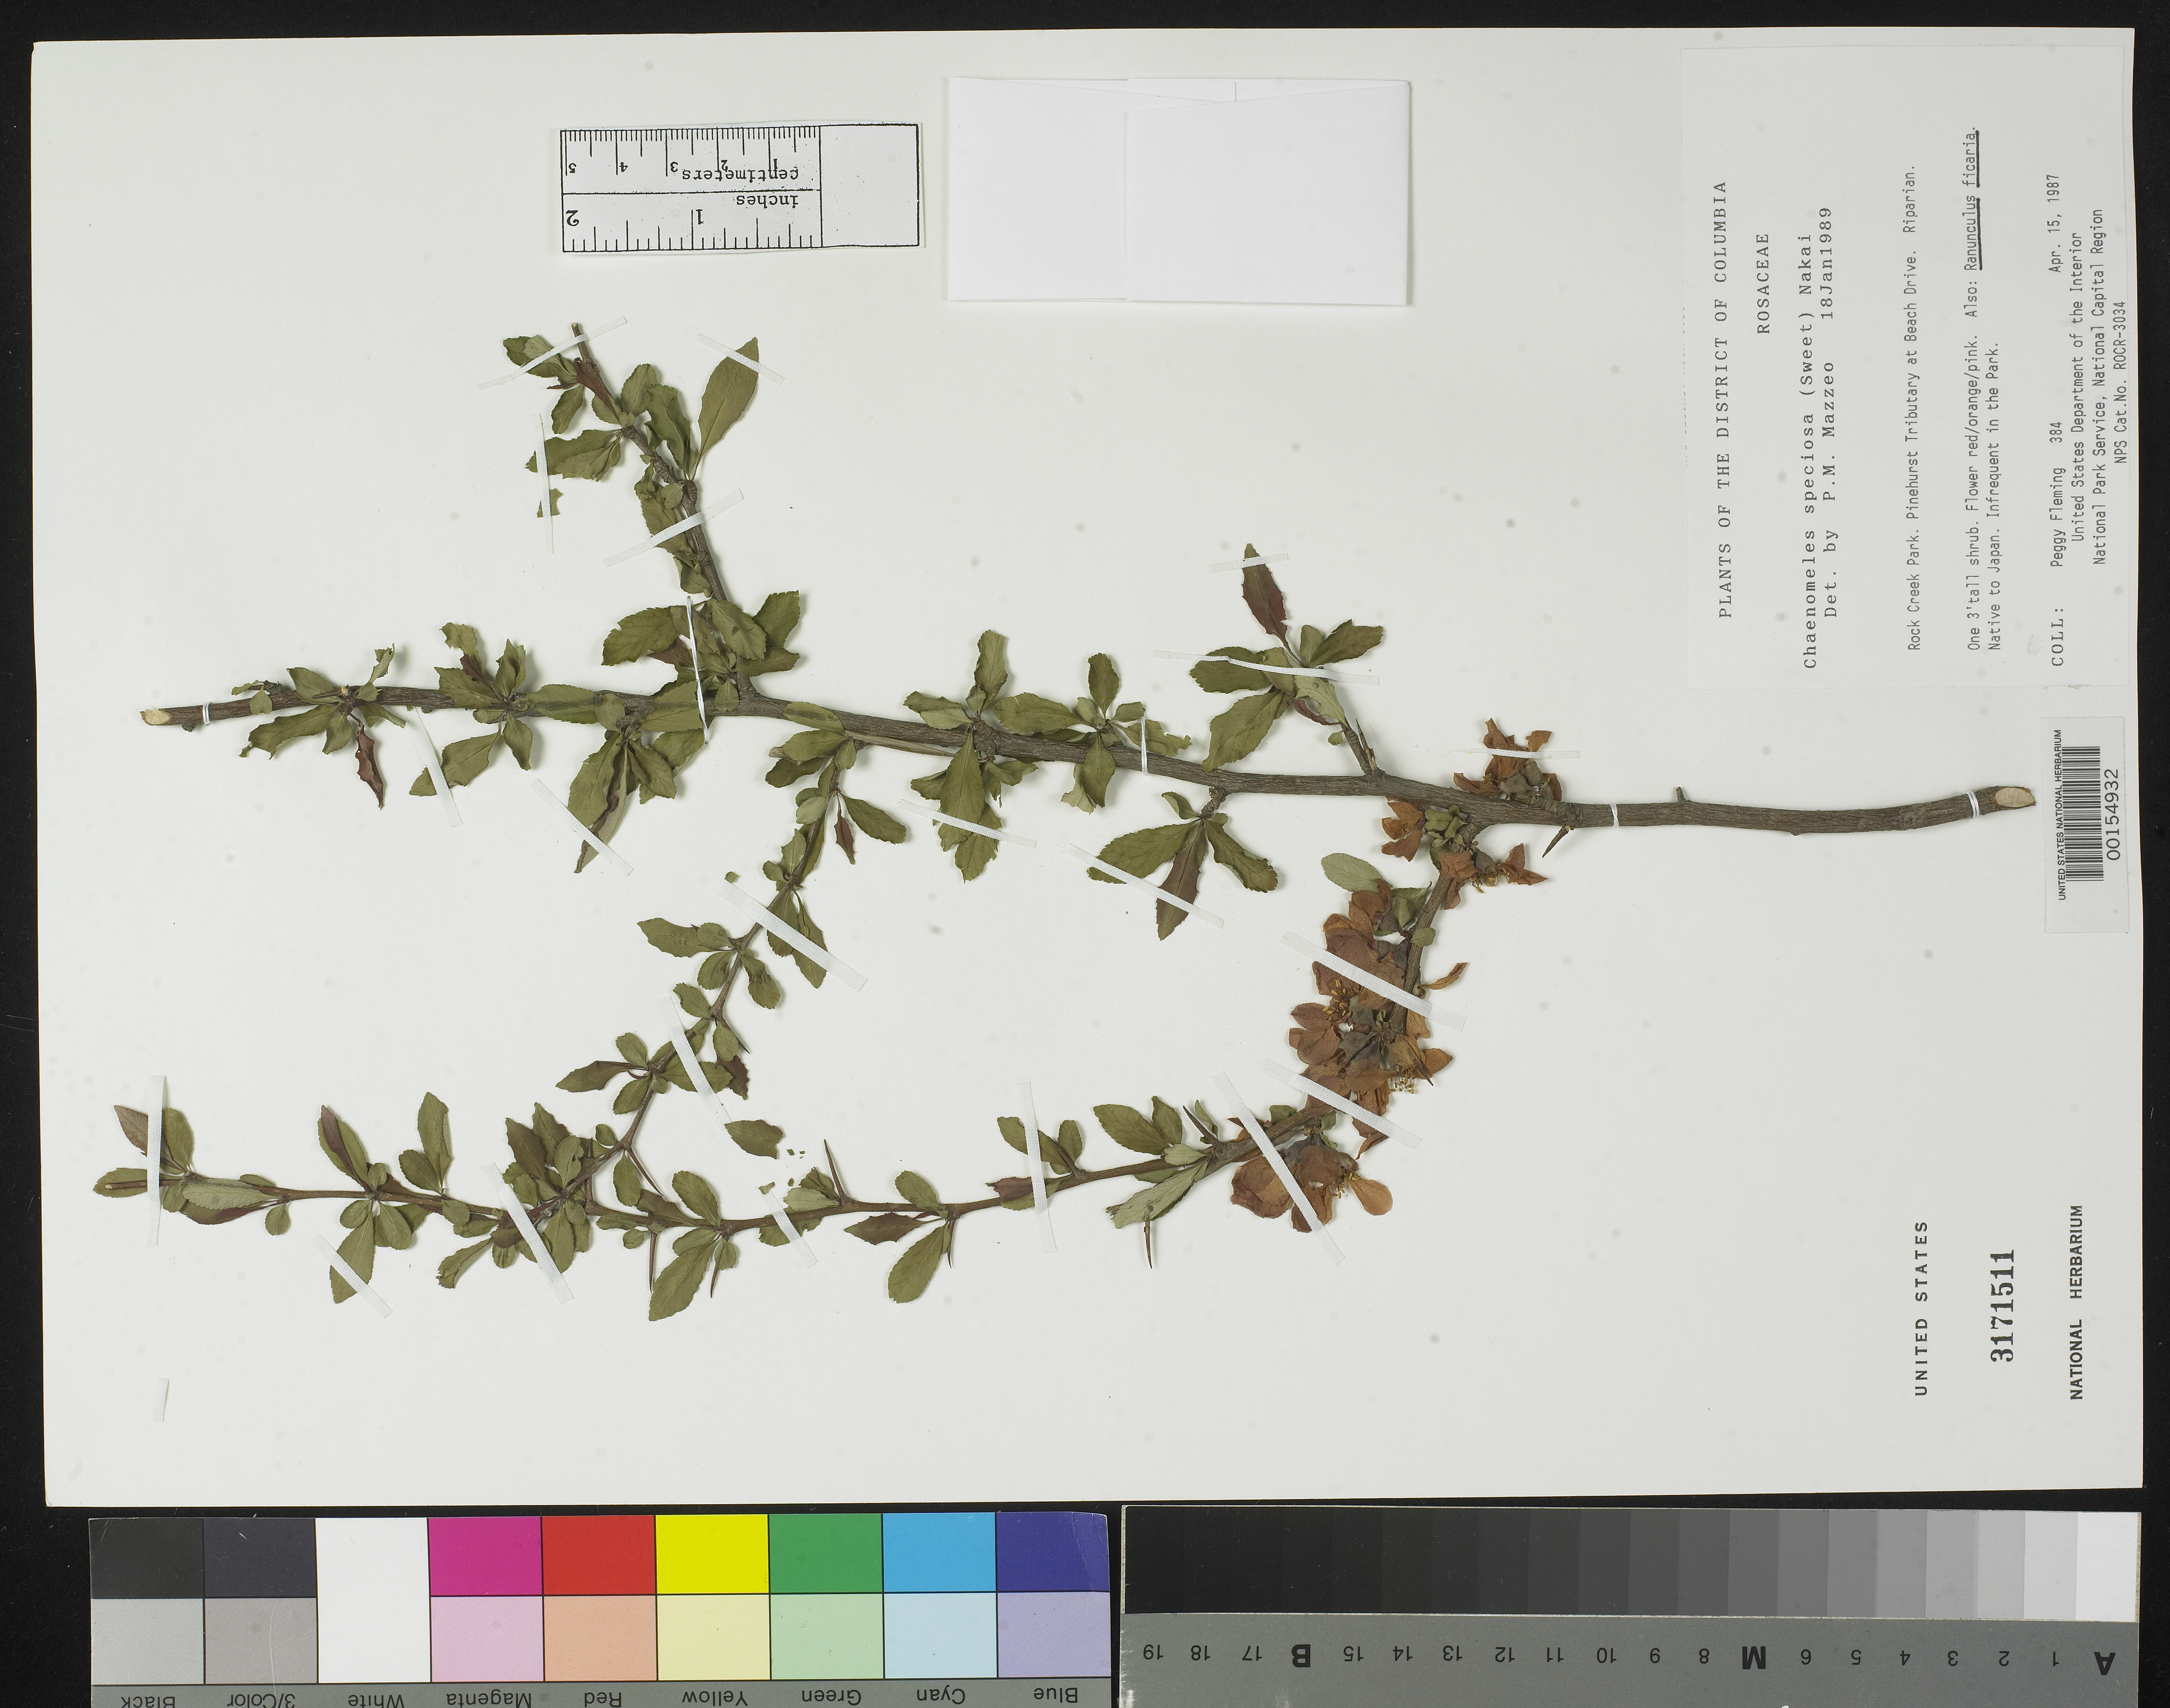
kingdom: Plantae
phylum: Tracheophyta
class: Magnoliopsida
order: Rosales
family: Rosaceae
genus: Chaenomeles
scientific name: Chaenomeles speciosa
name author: (Sweet) Nakai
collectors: P. Fleming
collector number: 384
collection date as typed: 15 Apr 1987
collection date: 1987-04-15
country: United States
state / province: District of Columbia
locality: Rock Creek Park, Pinehurst Tributary at Beach Dr Rock Creek Park and Vicinity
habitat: Riparian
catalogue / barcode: US 3171511